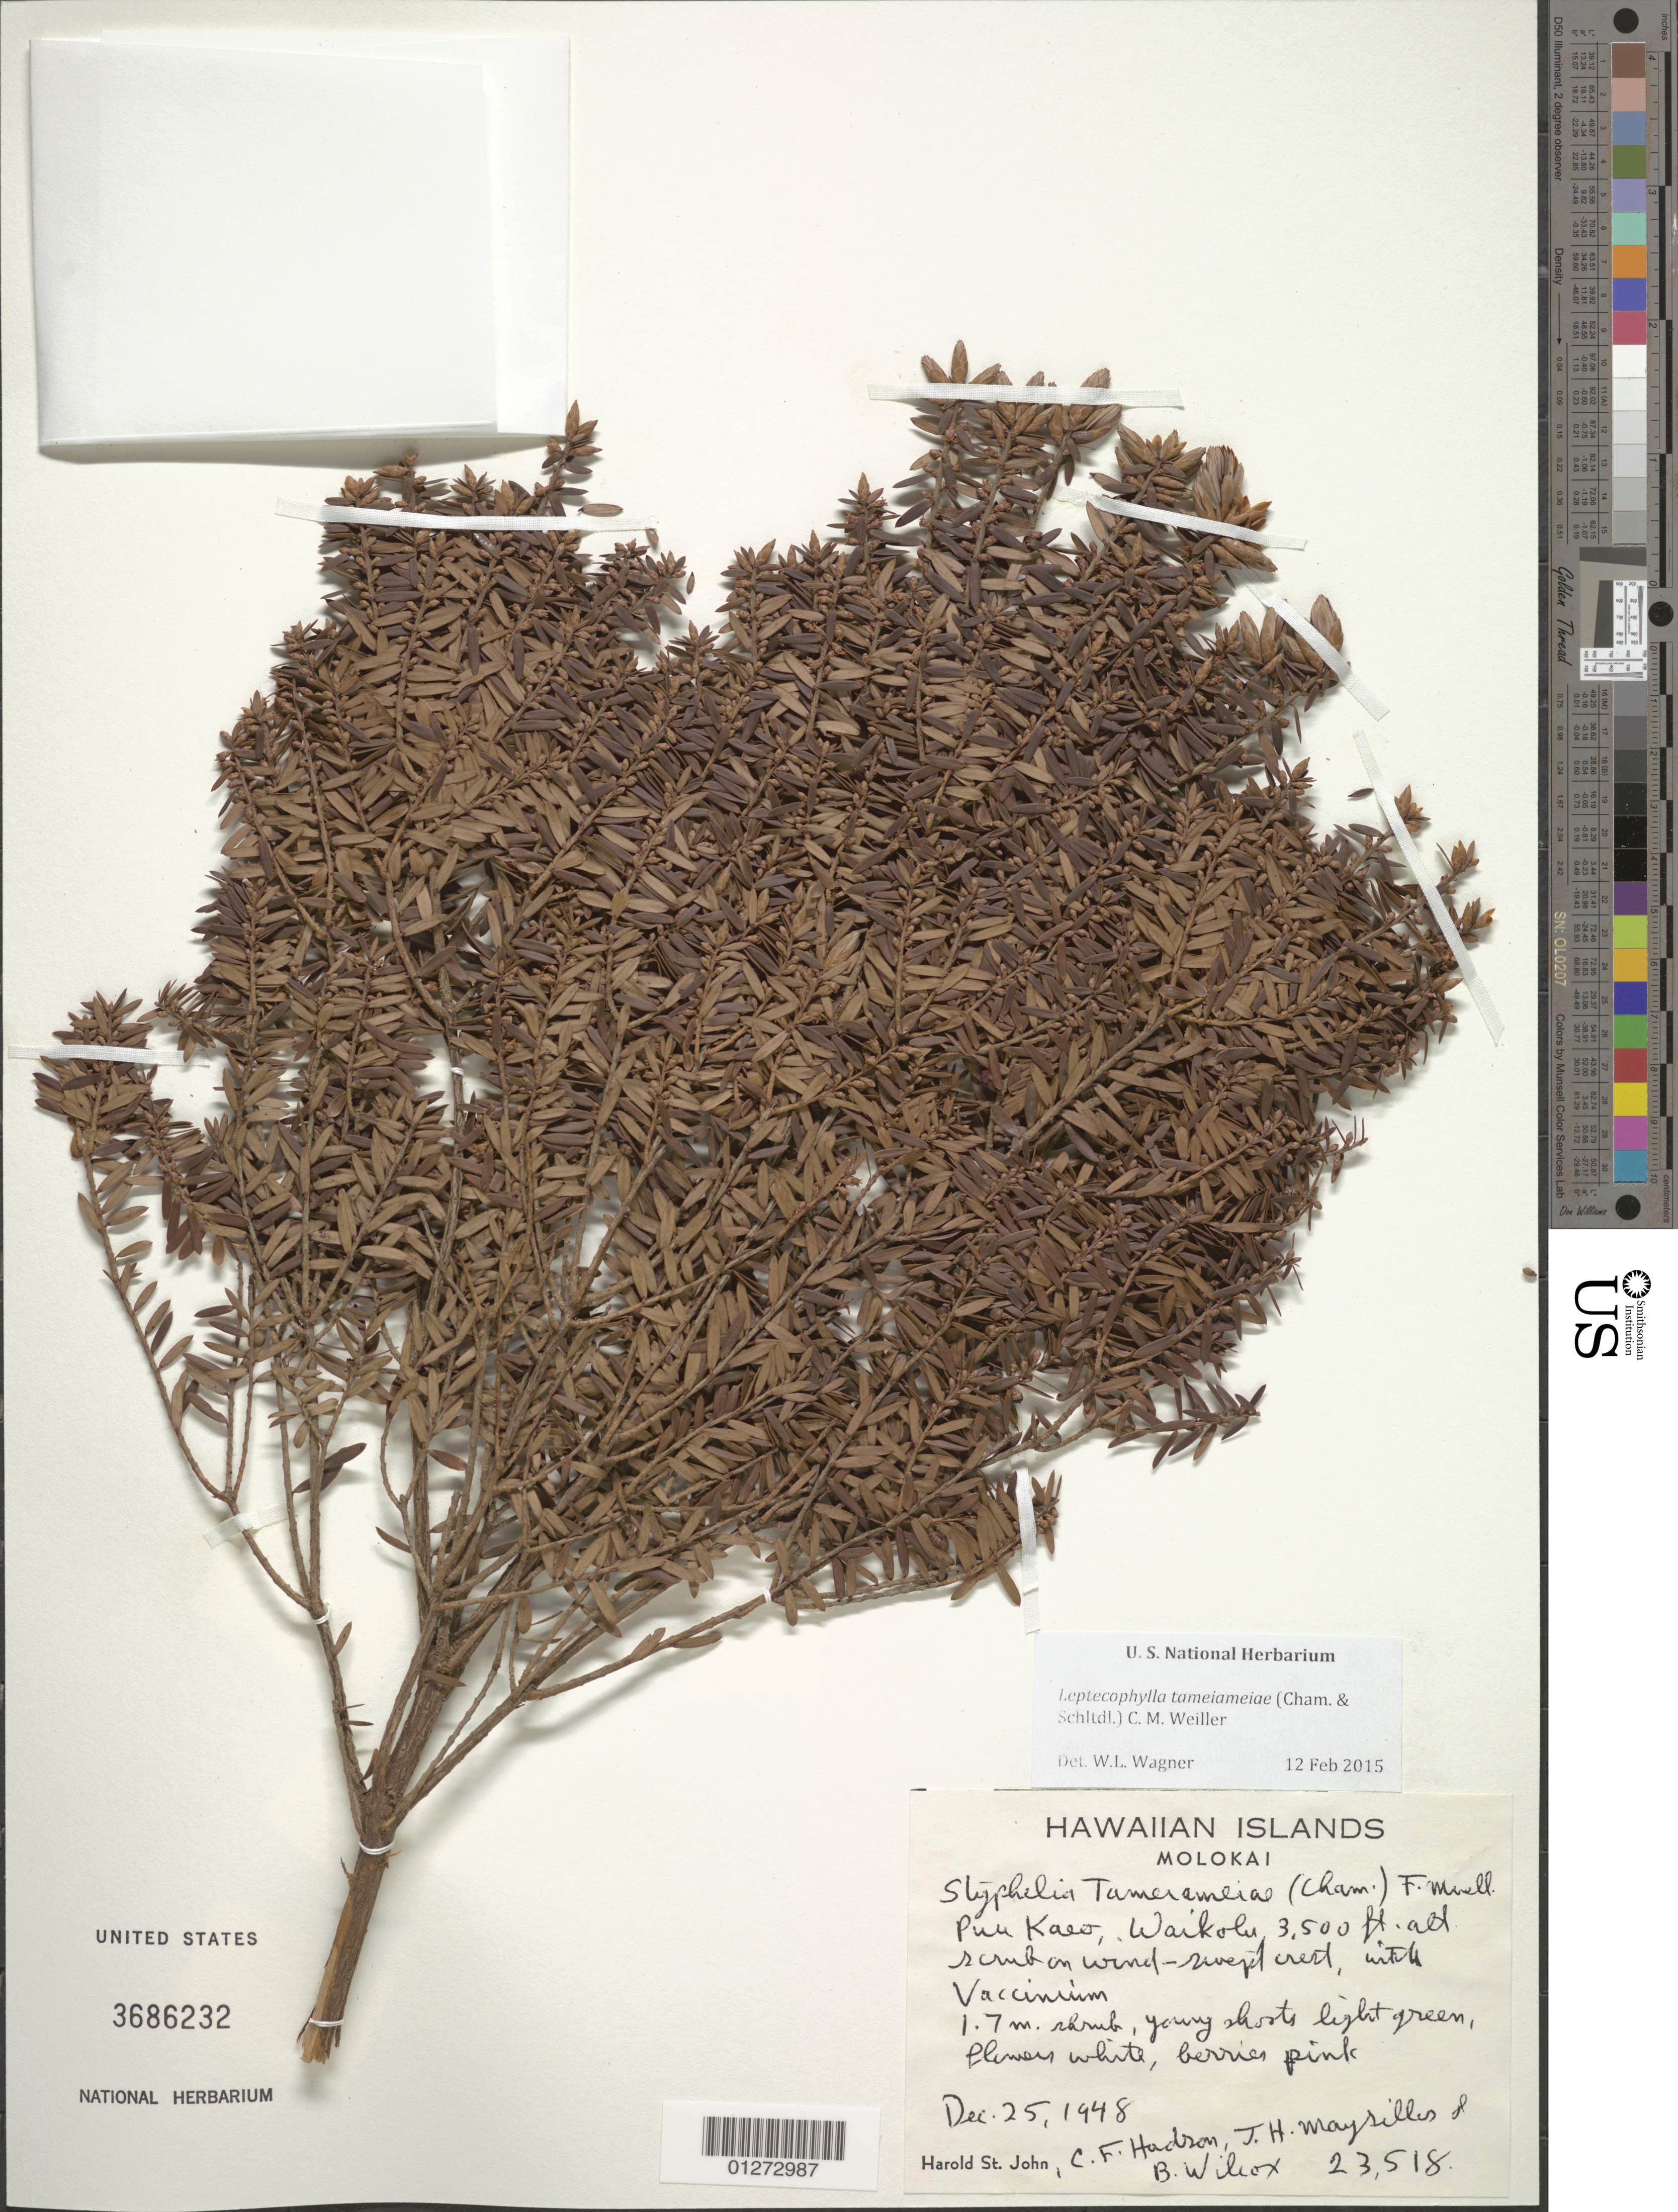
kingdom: Plantae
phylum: Tracheophyta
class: Magnoliopsida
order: Ericales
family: Ericaceae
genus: Leptecophylla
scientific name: Leptecophylla tameiameiae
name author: (Cham. & Schltdl.) C.M. Weiller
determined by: Wagner, W. L., (BOT), Smithsonian Institution - National Museum of Natural History (UNITED STATES)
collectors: H. St. John, C. F. Hudson, J. Maysilles & B. Wilcox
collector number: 23518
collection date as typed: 25 Dec 1948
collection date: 1948-12-25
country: United States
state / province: Hawaii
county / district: Maui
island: Moloka'i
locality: Pu'u Kaeo, Waikolu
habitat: Scrub on wind-swept crest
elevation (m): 1067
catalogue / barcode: US 3686232